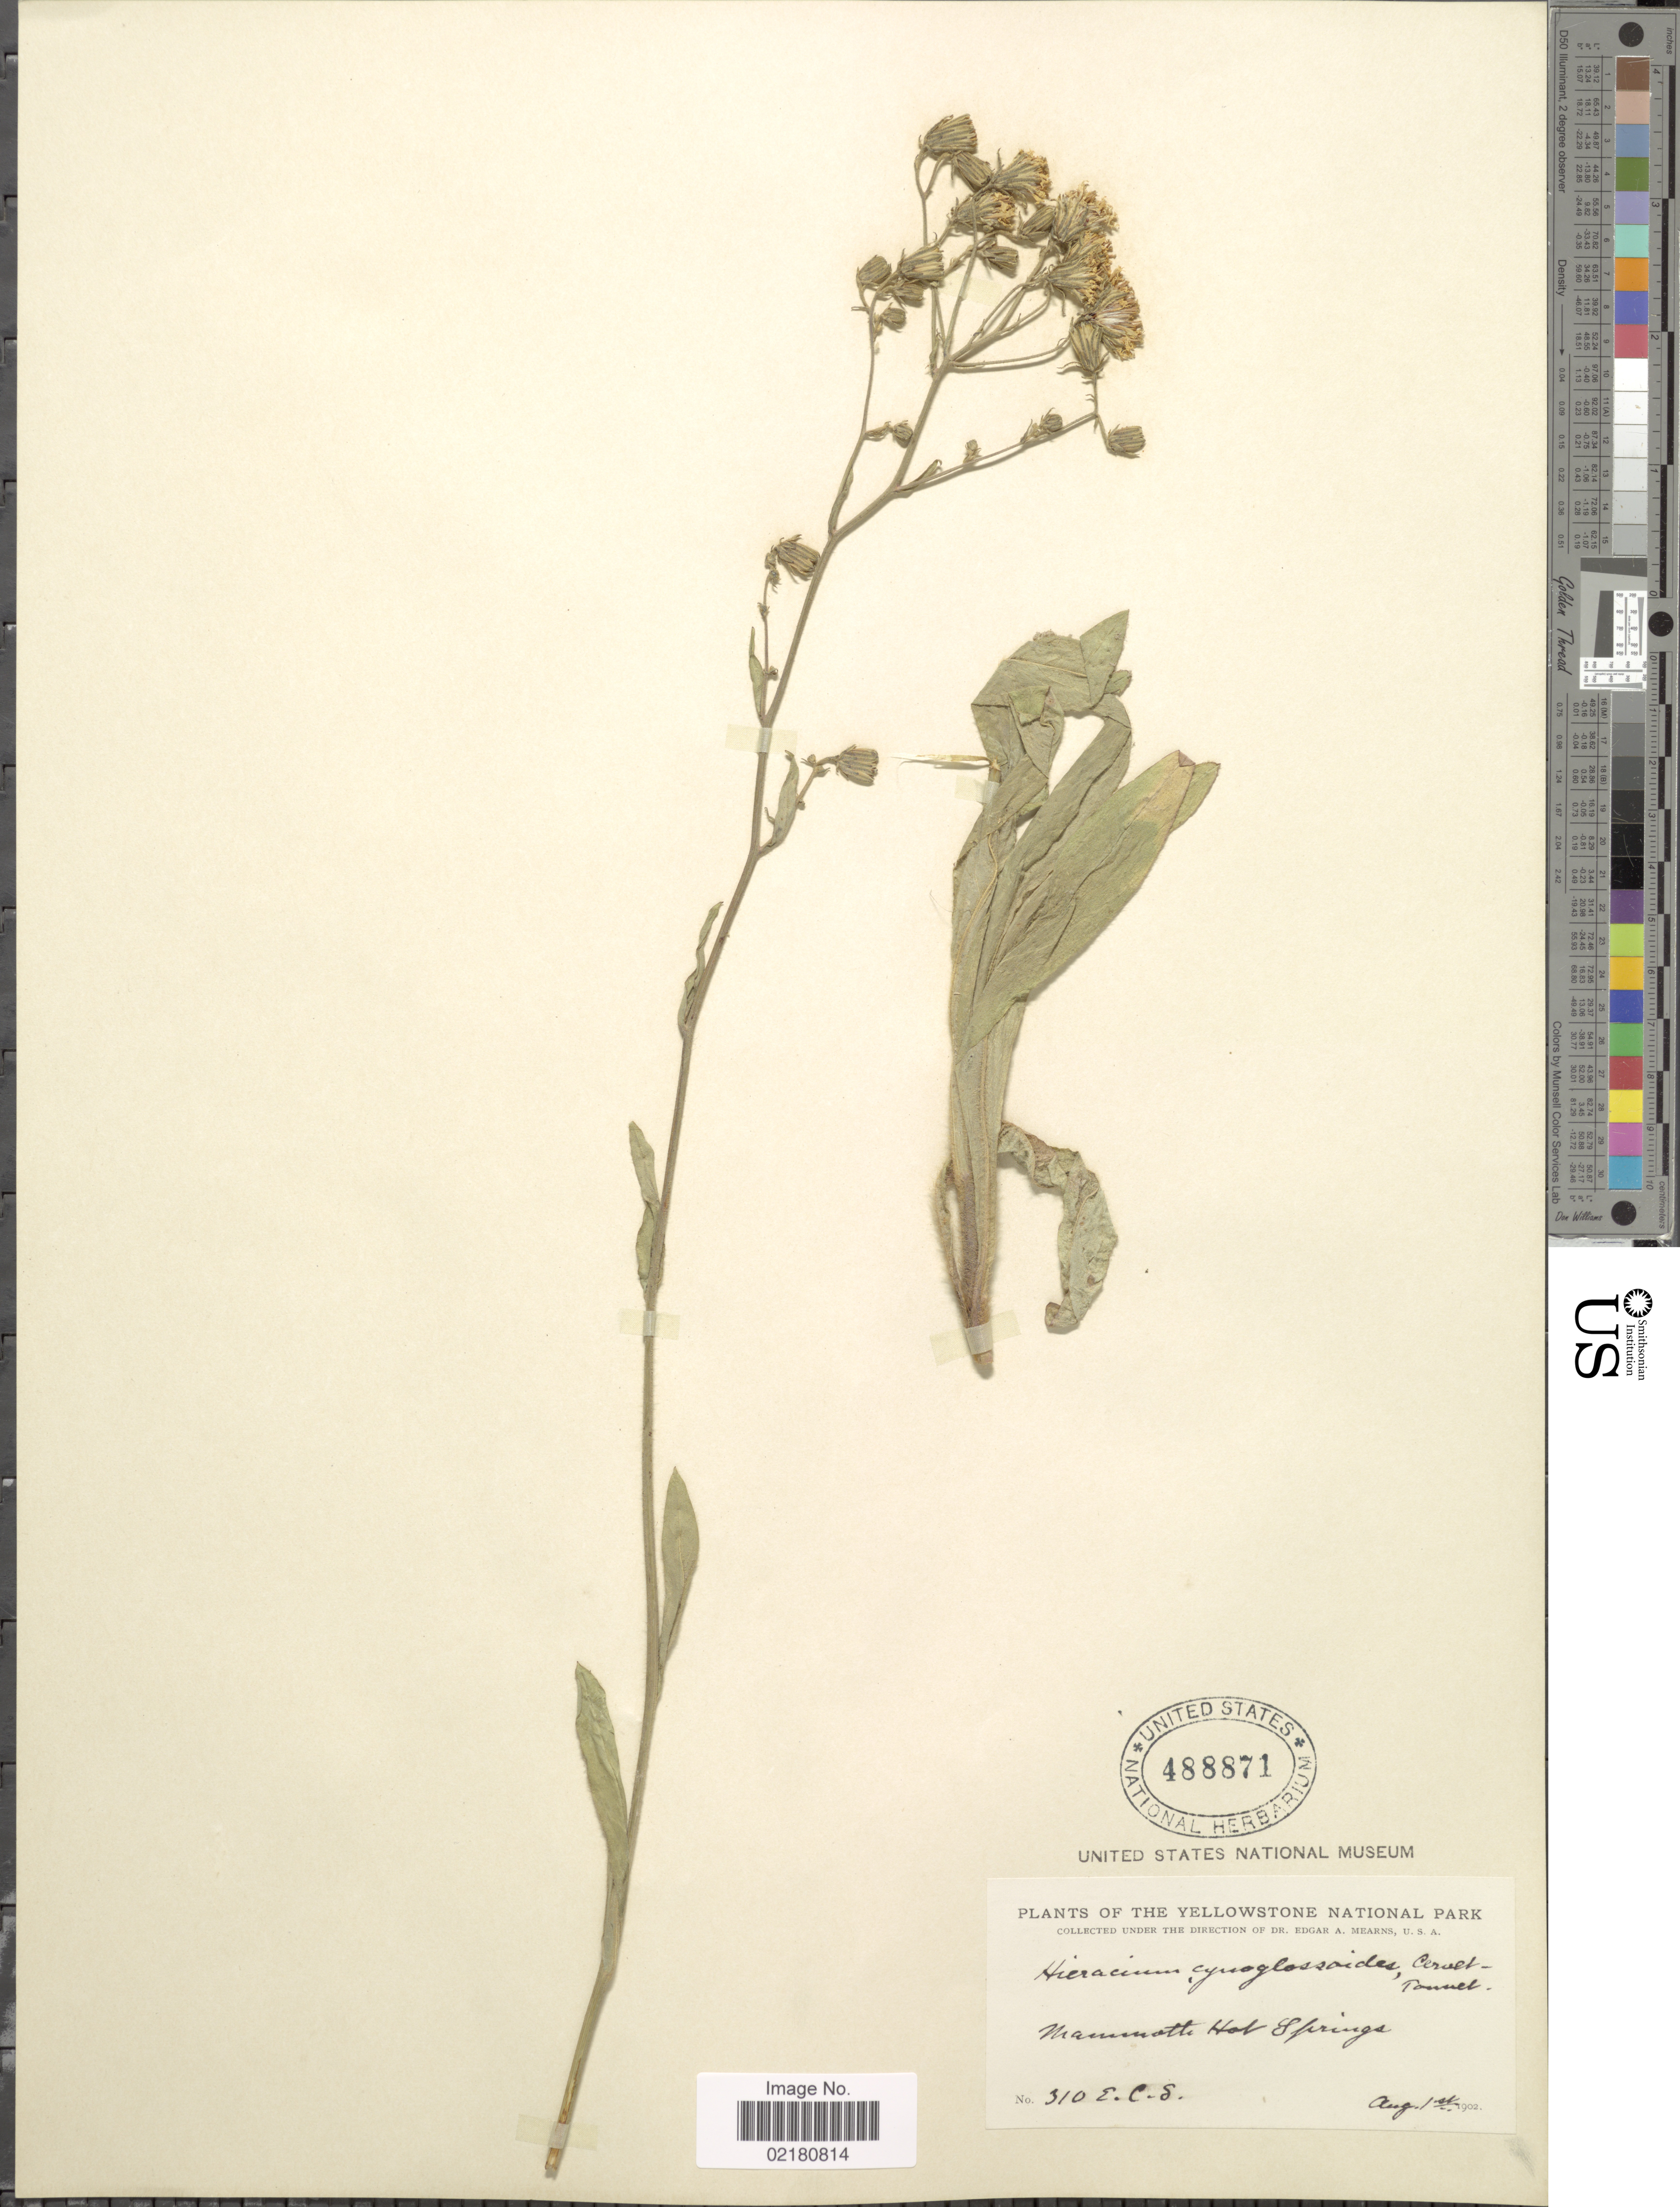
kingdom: Plantae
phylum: Tracheophyta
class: Magnoliopsida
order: Asterales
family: Asteraceae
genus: Hieracium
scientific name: Hieracium scouleri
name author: Hook.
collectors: E. C. Smith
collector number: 310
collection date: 1902-08-01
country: United States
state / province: Wyoming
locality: The Yellowstone National Park, Mammoth Hot Springs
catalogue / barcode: US 488871